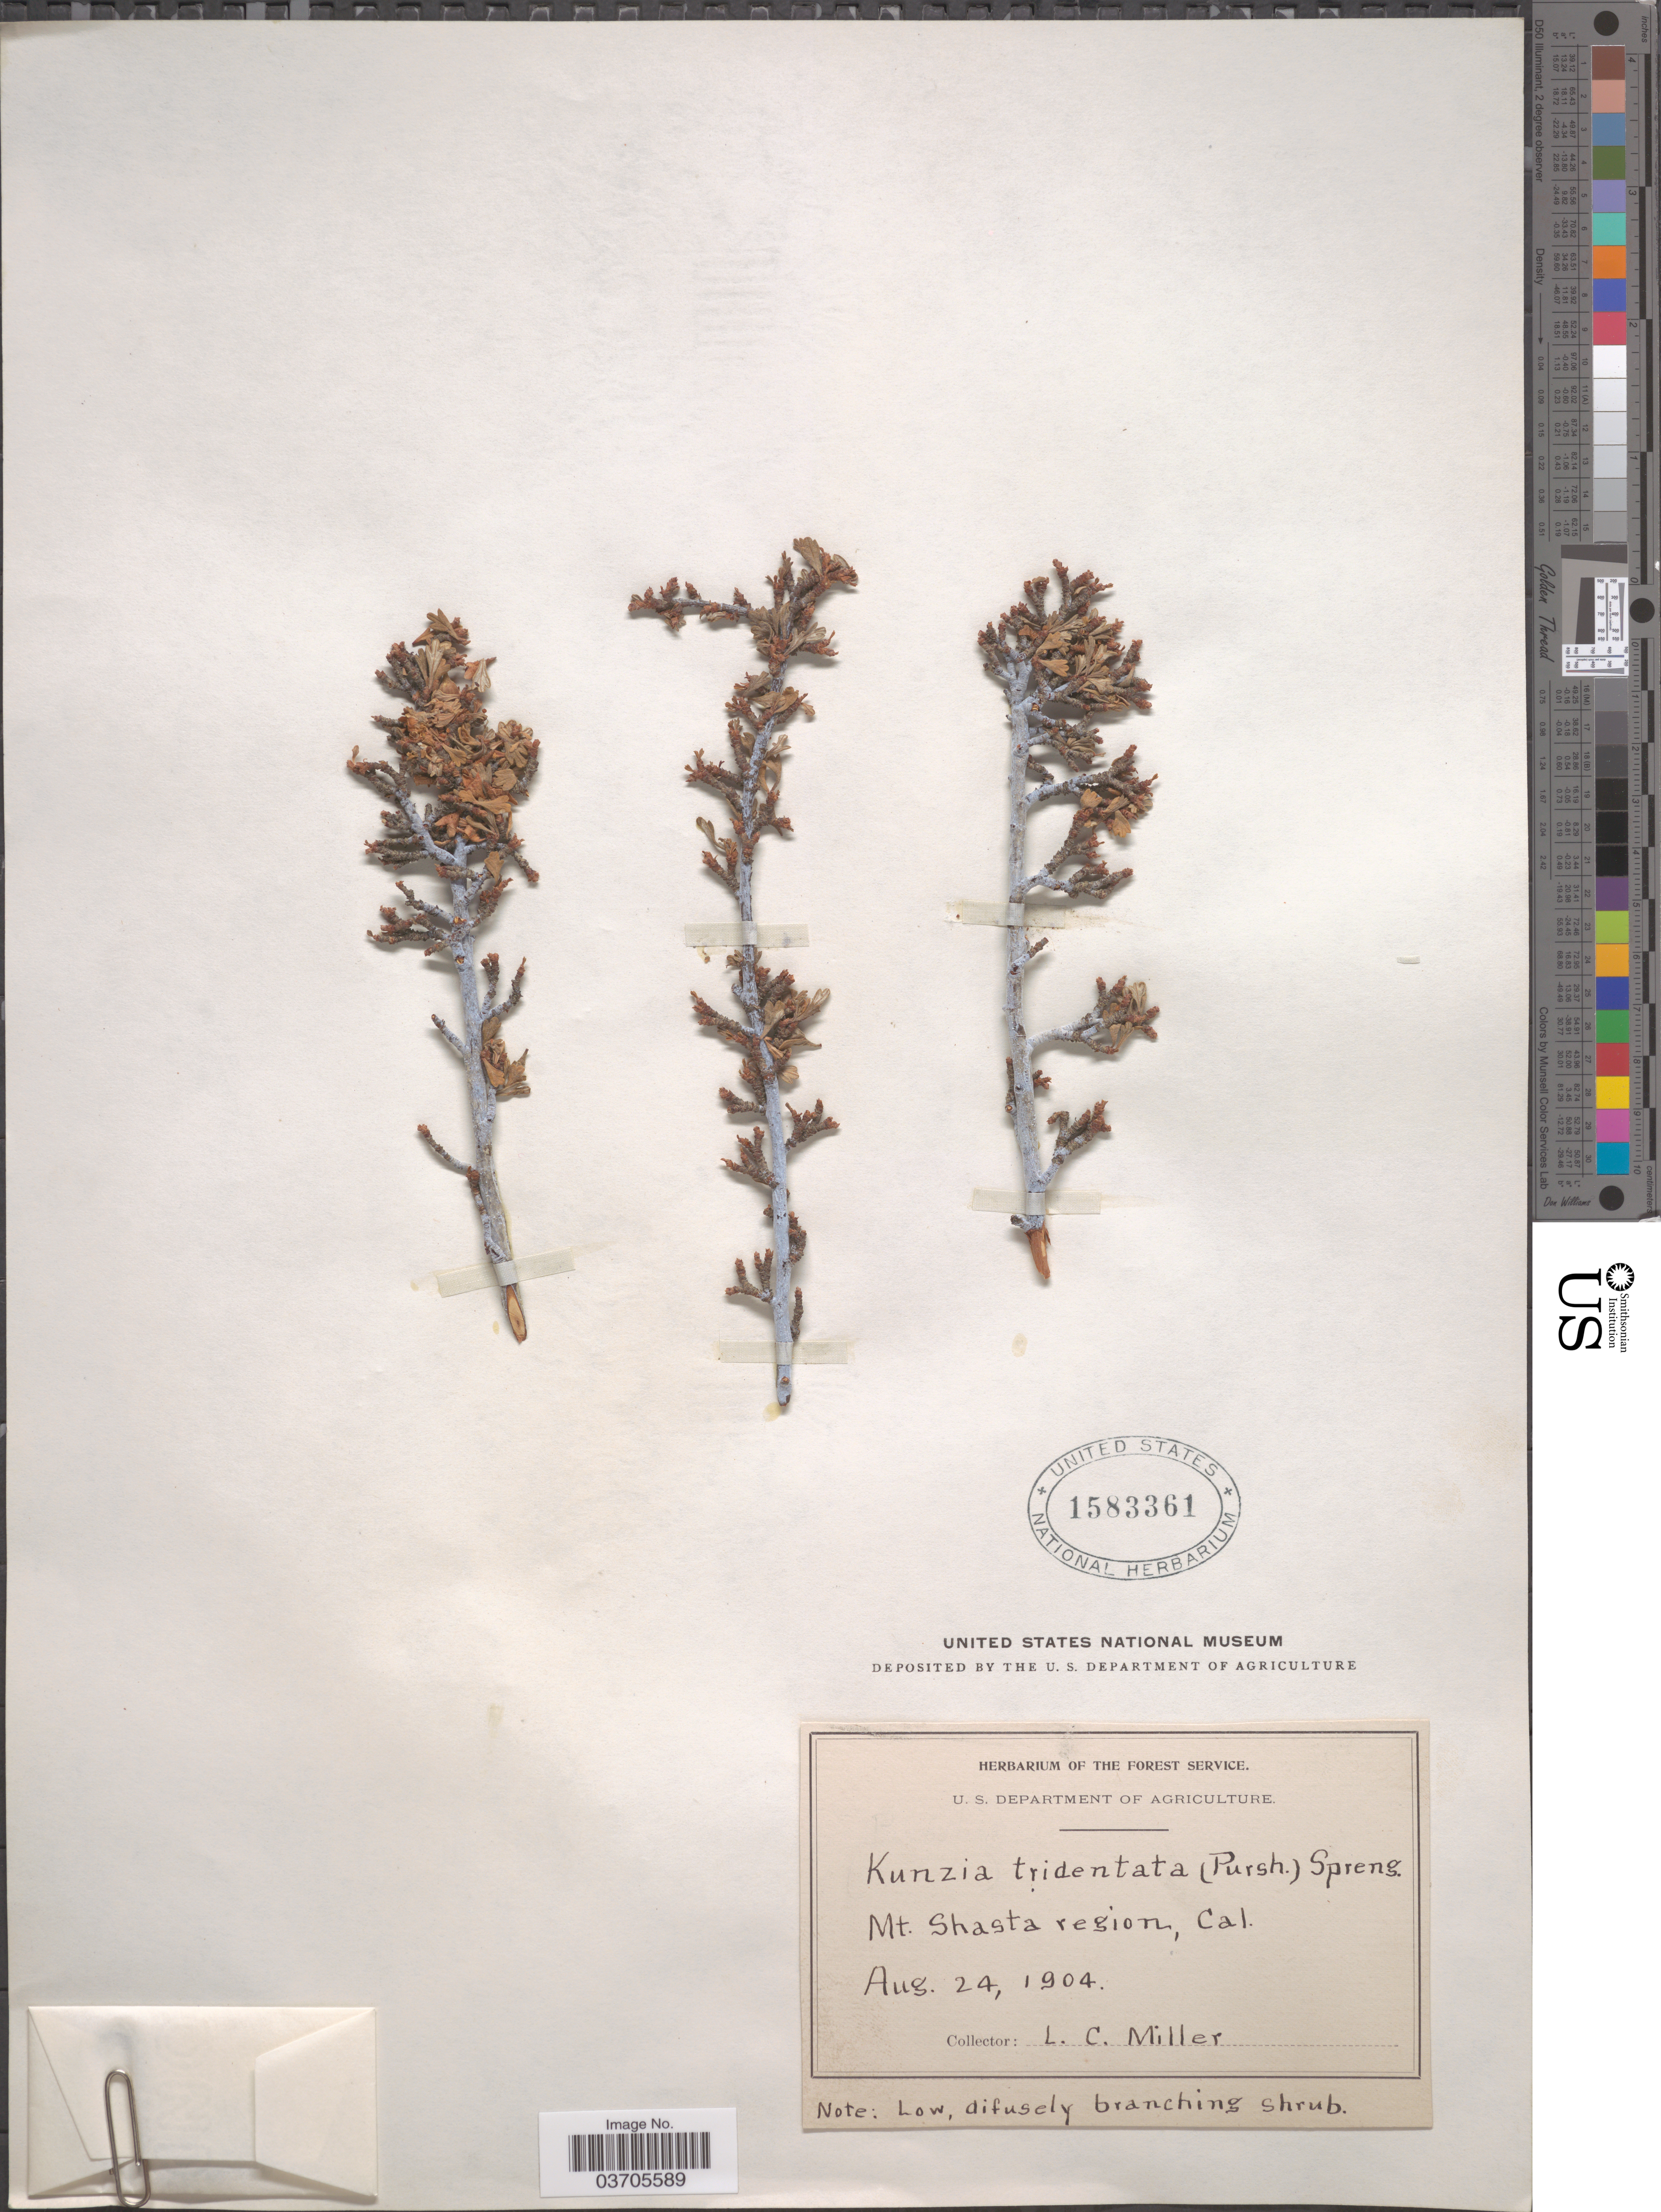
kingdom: Plantae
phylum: Tracheophyta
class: Magnoliopsida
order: Rosales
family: Rosaceae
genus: Purshia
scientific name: Purshia tridentata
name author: (Pursh) DC.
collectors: L. Miller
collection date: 1904-08-24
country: United States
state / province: California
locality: Mt. Shasta region.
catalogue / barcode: US 1583361